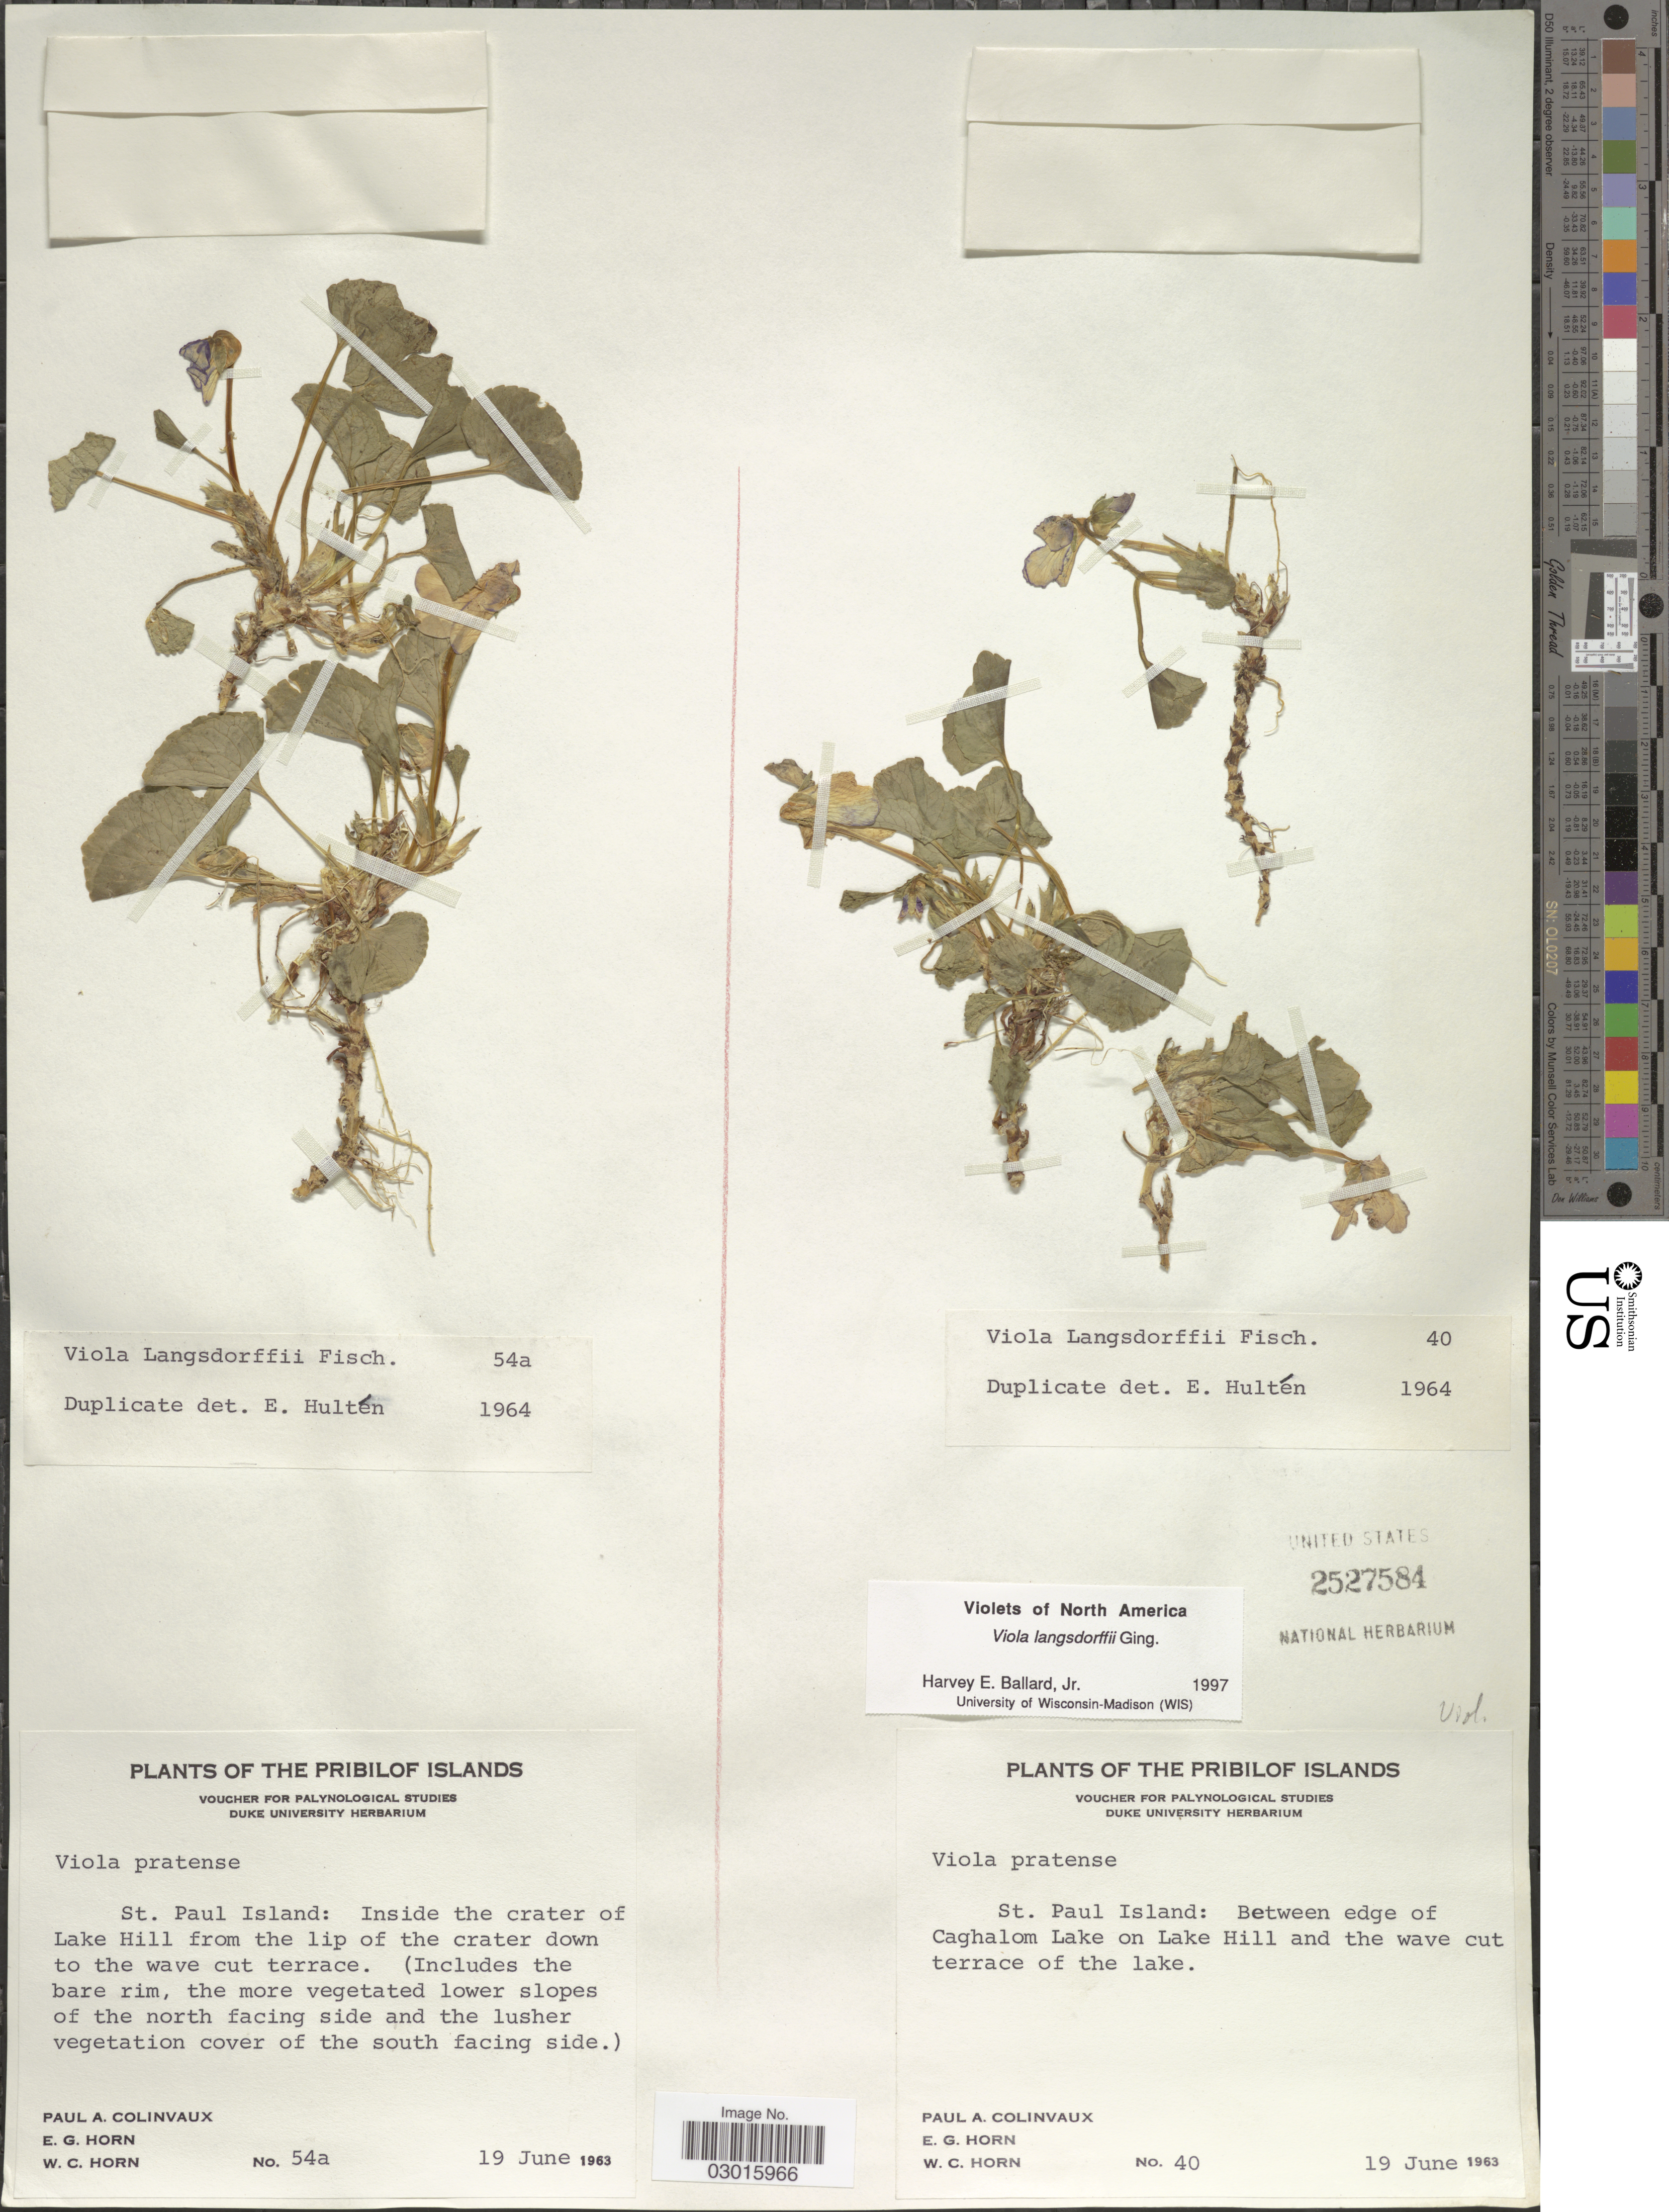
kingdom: Plantae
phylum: Tracheophyta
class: Magnoliopsida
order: Malpighiales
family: Violaceae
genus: Viola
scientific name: Viola langsdorffii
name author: Fisch. ex Ging.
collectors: P. Colinvaux, E. Horn & W. Horn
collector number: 54a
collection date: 1963-06-19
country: United States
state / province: Alaska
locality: The Pribilof Islands, St. Paul Island: Inside the crater of Lake Hill from the lip of the crater down to the wave cut terrace.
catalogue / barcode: US 2527584